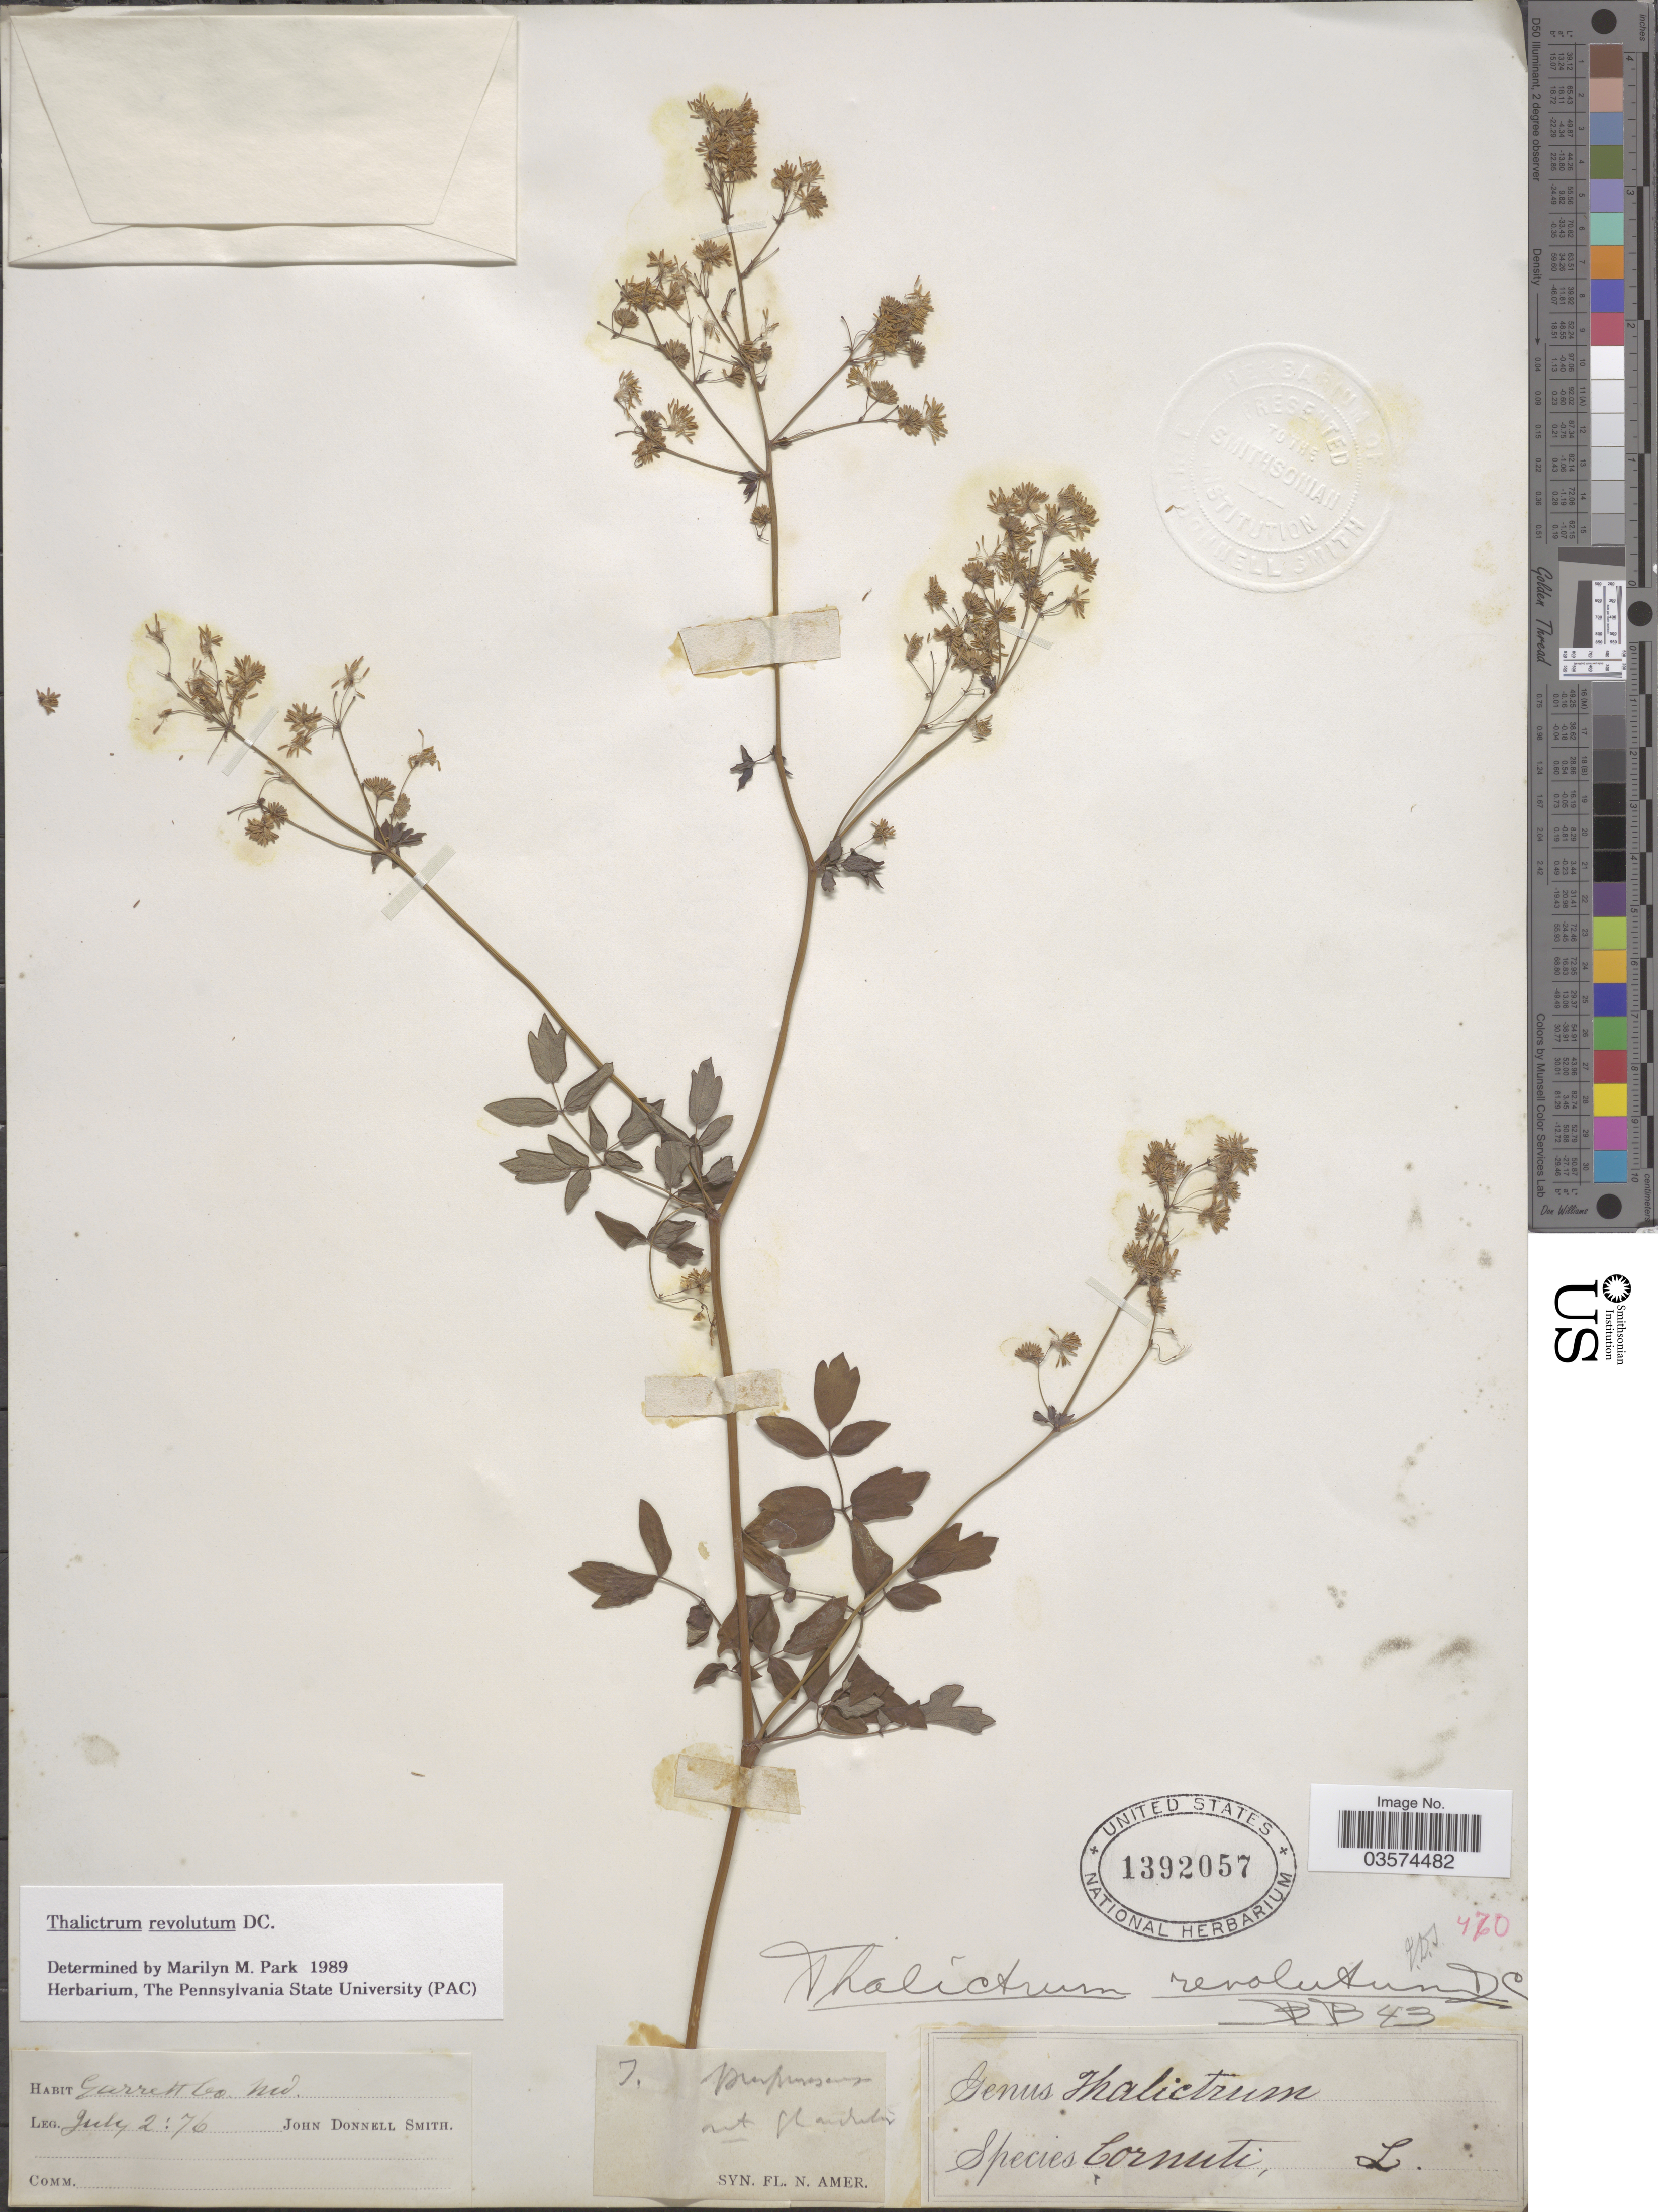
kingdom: Plantae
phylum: Tracheophyta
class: Magnoliopsida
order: Ranunculales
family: Ranunculaceae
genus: Thalictrum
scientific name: Thalictrum amphibolum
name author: Greene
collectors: J. Donnell Smith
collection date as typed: Transcribed d/m/y: 2/7/76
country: United States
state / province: Maryland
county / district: Garrett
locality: Garrett Co.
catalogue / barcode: US 1392057